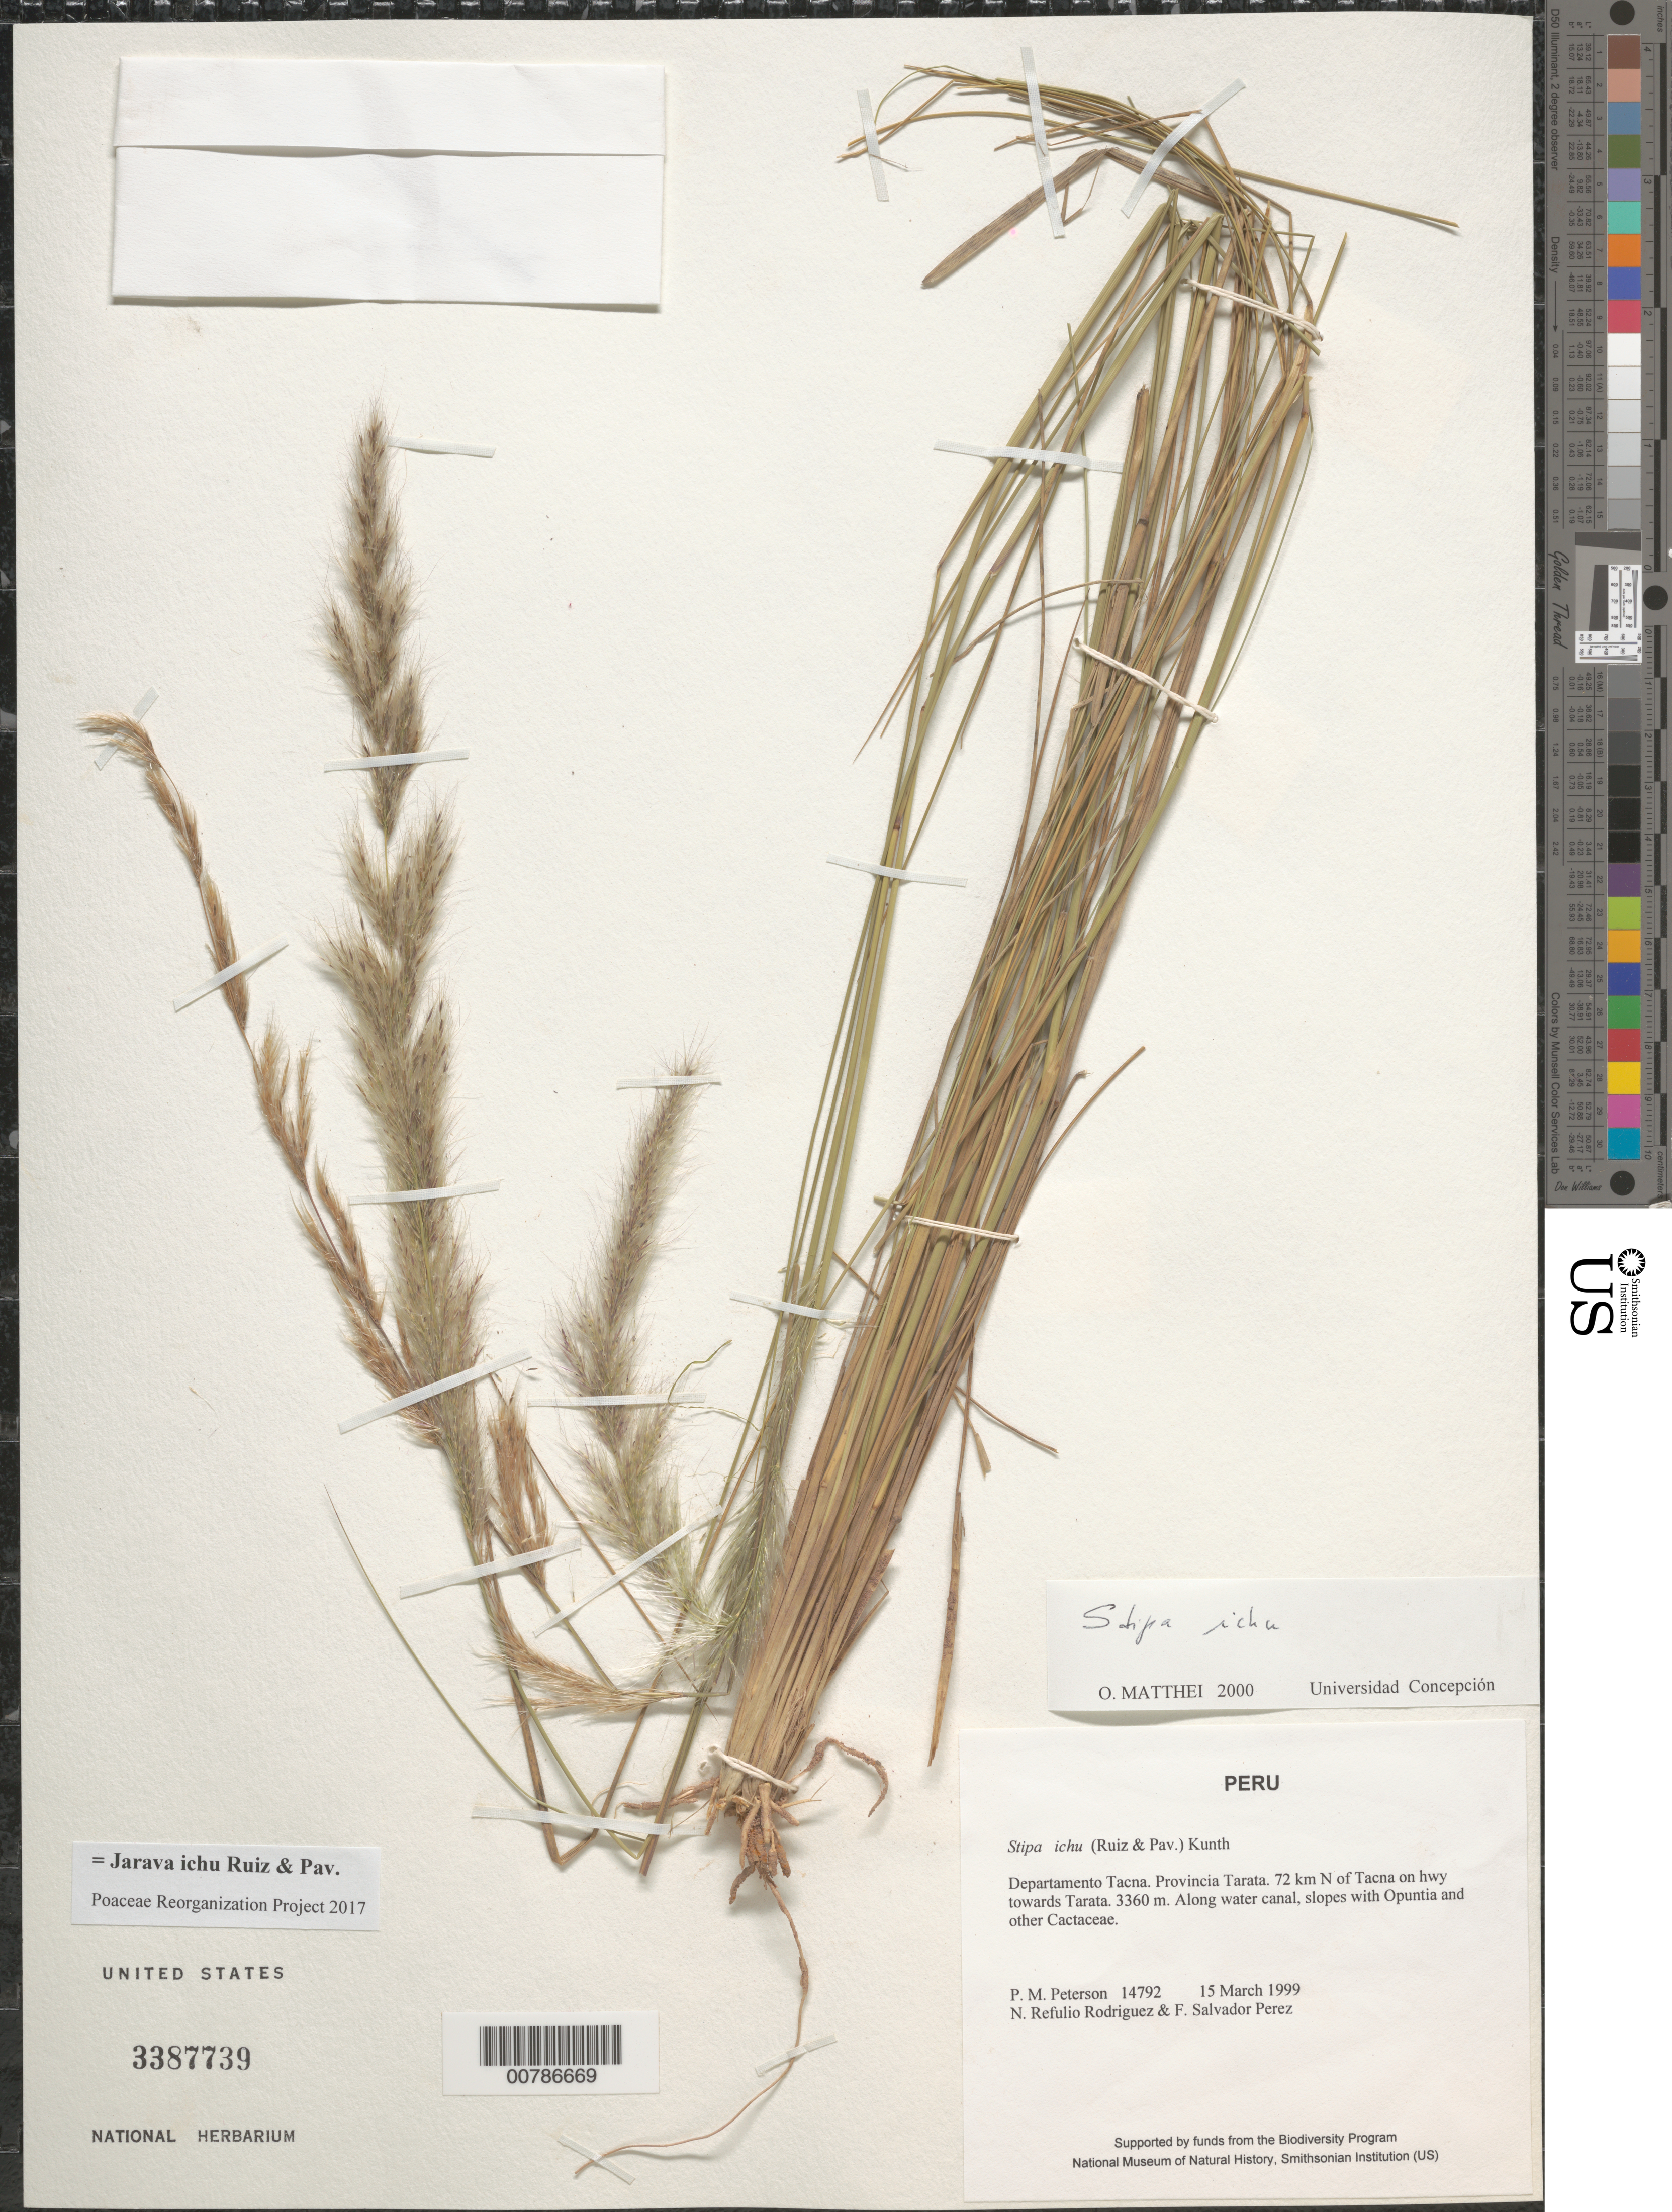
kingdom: Plantae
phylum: Tracheophyta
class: Liliopsida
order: Poales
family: Poaceae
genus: Jarava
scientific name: Jarava ichu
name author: Ruiz & Pav.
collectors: P. M. Peterson, N. Refulio-Rodríguez & F. Salvador Perez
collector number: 14792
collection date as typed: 15 Mar 1999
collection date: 1999-03-15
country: Peru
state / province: Tacna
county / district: Tarata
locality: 72 km N of Tacna on hwy towards Tarata.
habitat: Along water canal, slopes with Opuntia and other Cactaceae.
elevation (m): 3360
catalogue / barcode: US 3387739